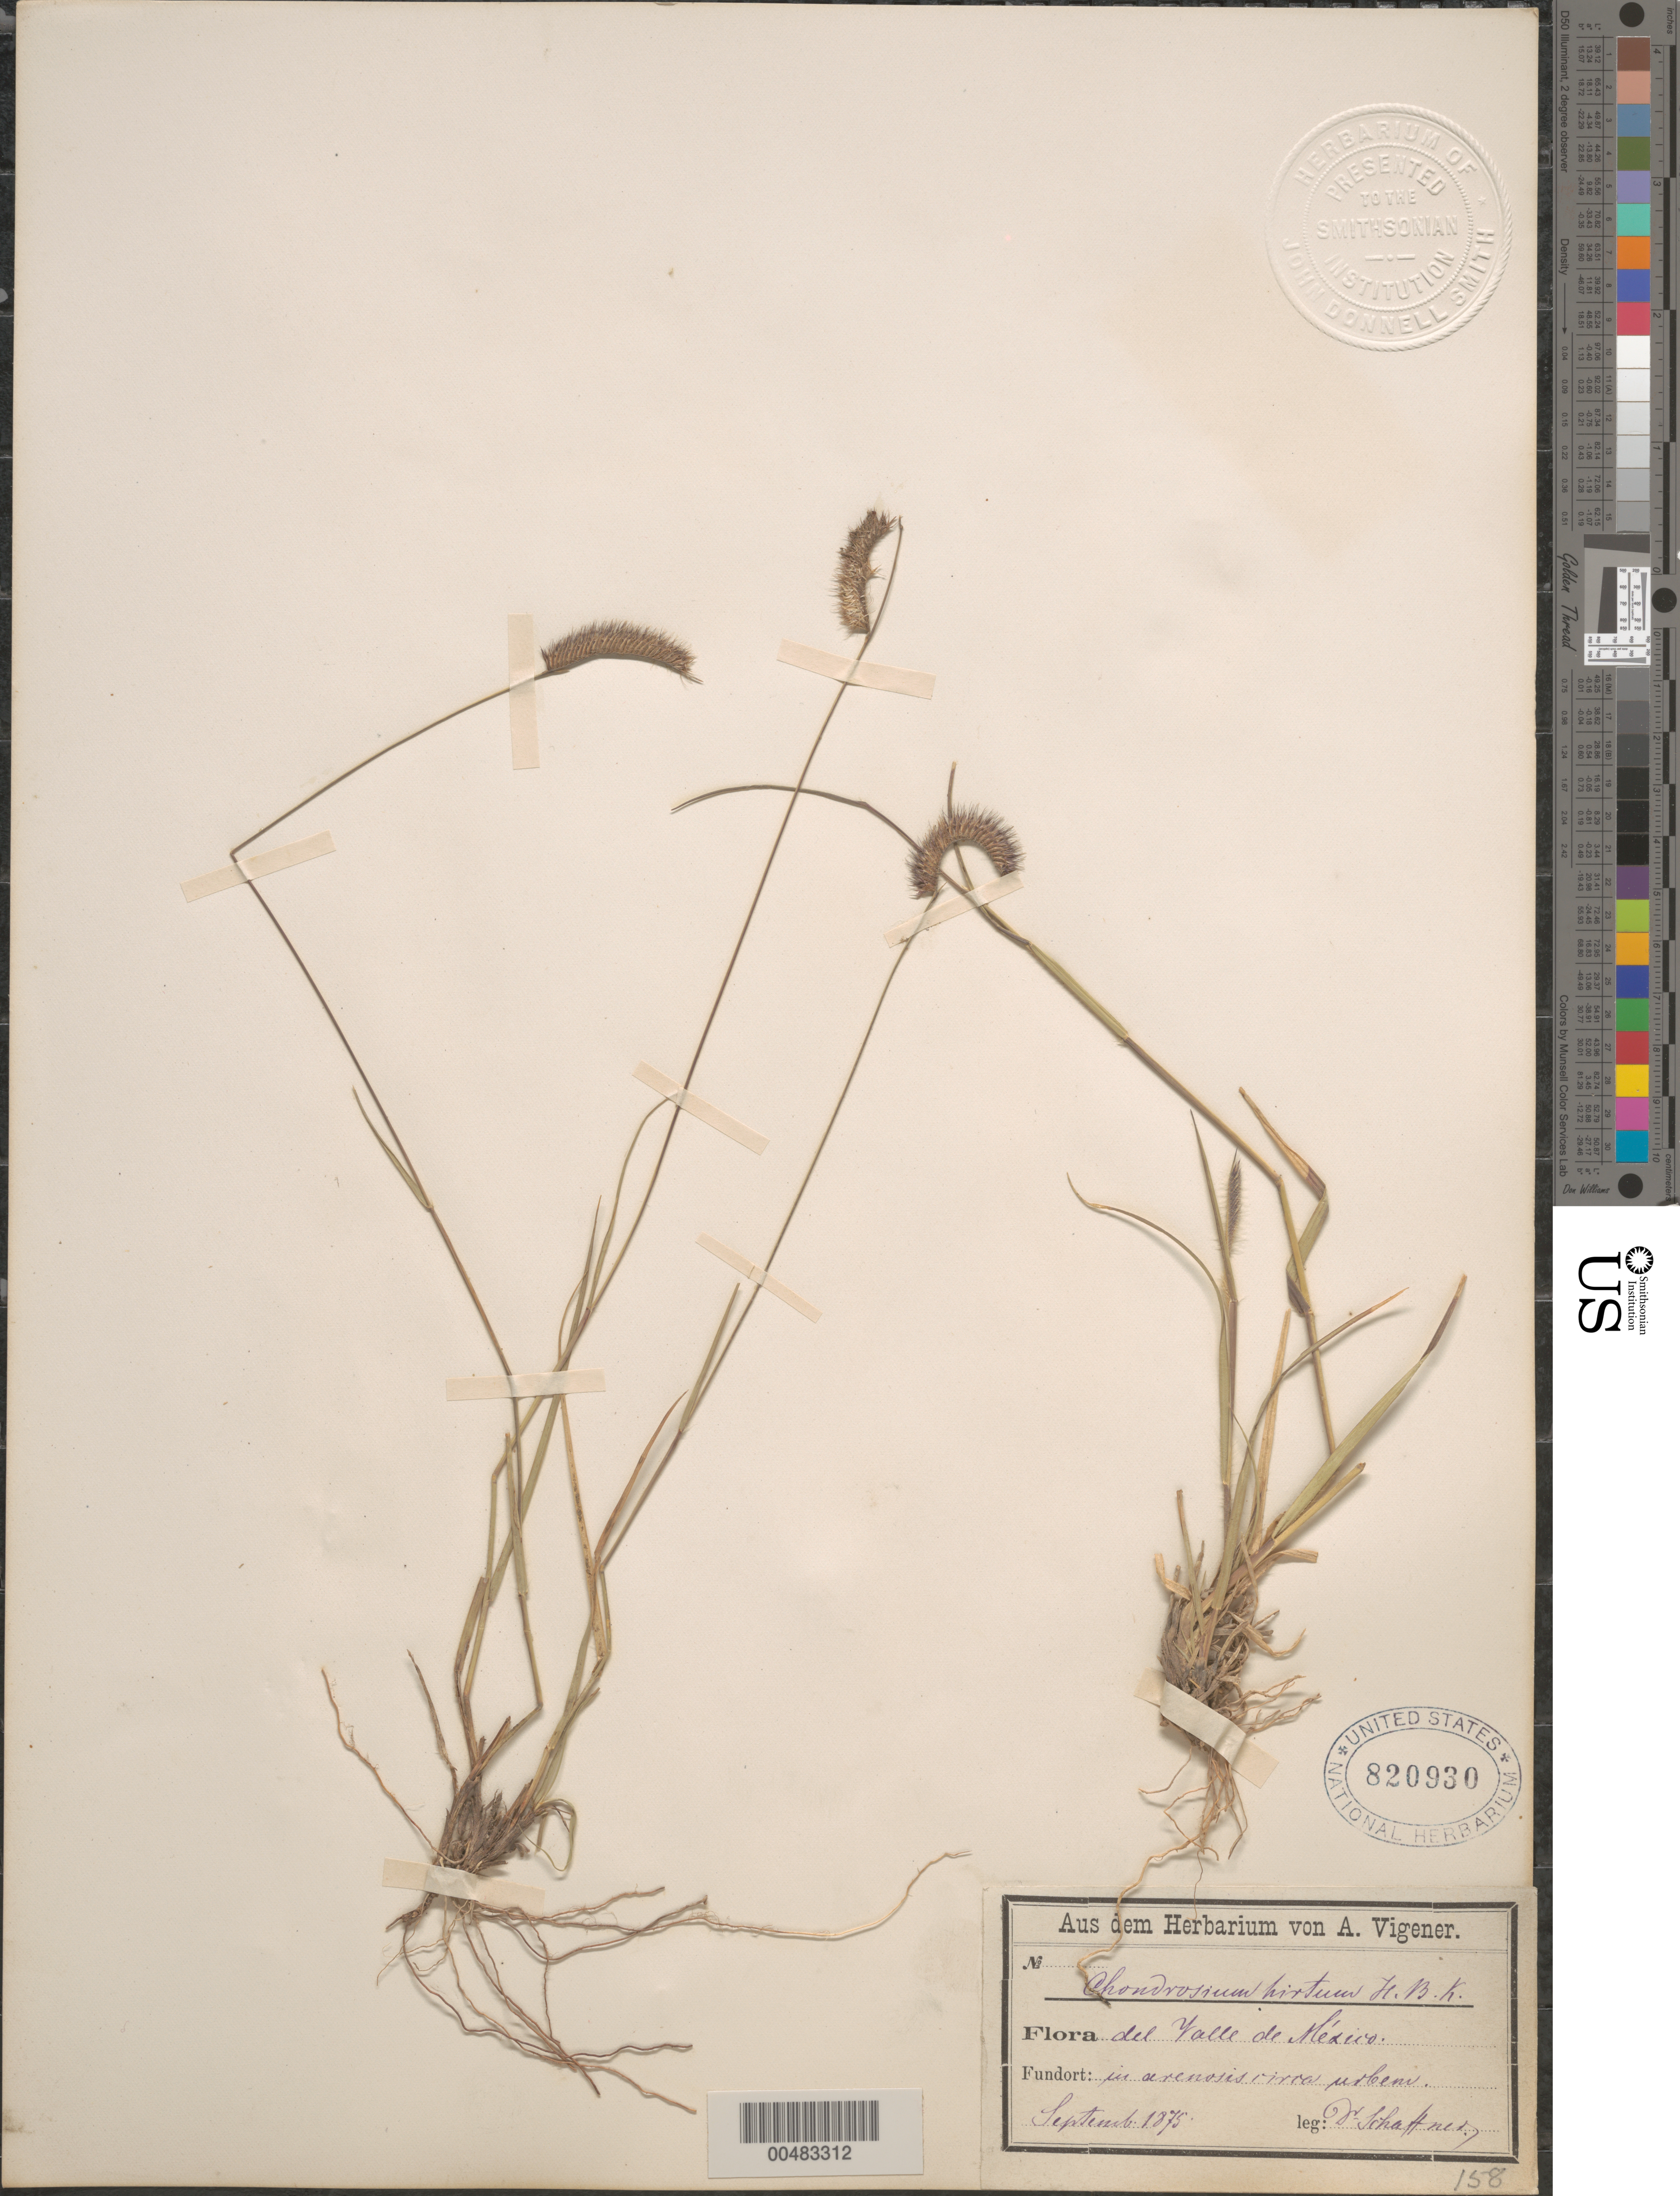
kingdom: Plantae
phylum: Tracheophyta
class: Liliopsida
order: Poales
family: Poaceae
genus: Bouteloua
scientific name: Bouteloua hirsuta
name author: Lag.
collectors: W. Schaffner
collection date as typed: Sep 1875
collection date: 1875-09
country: Mexico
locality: Del Valle de Mexico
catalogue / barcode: US 820930